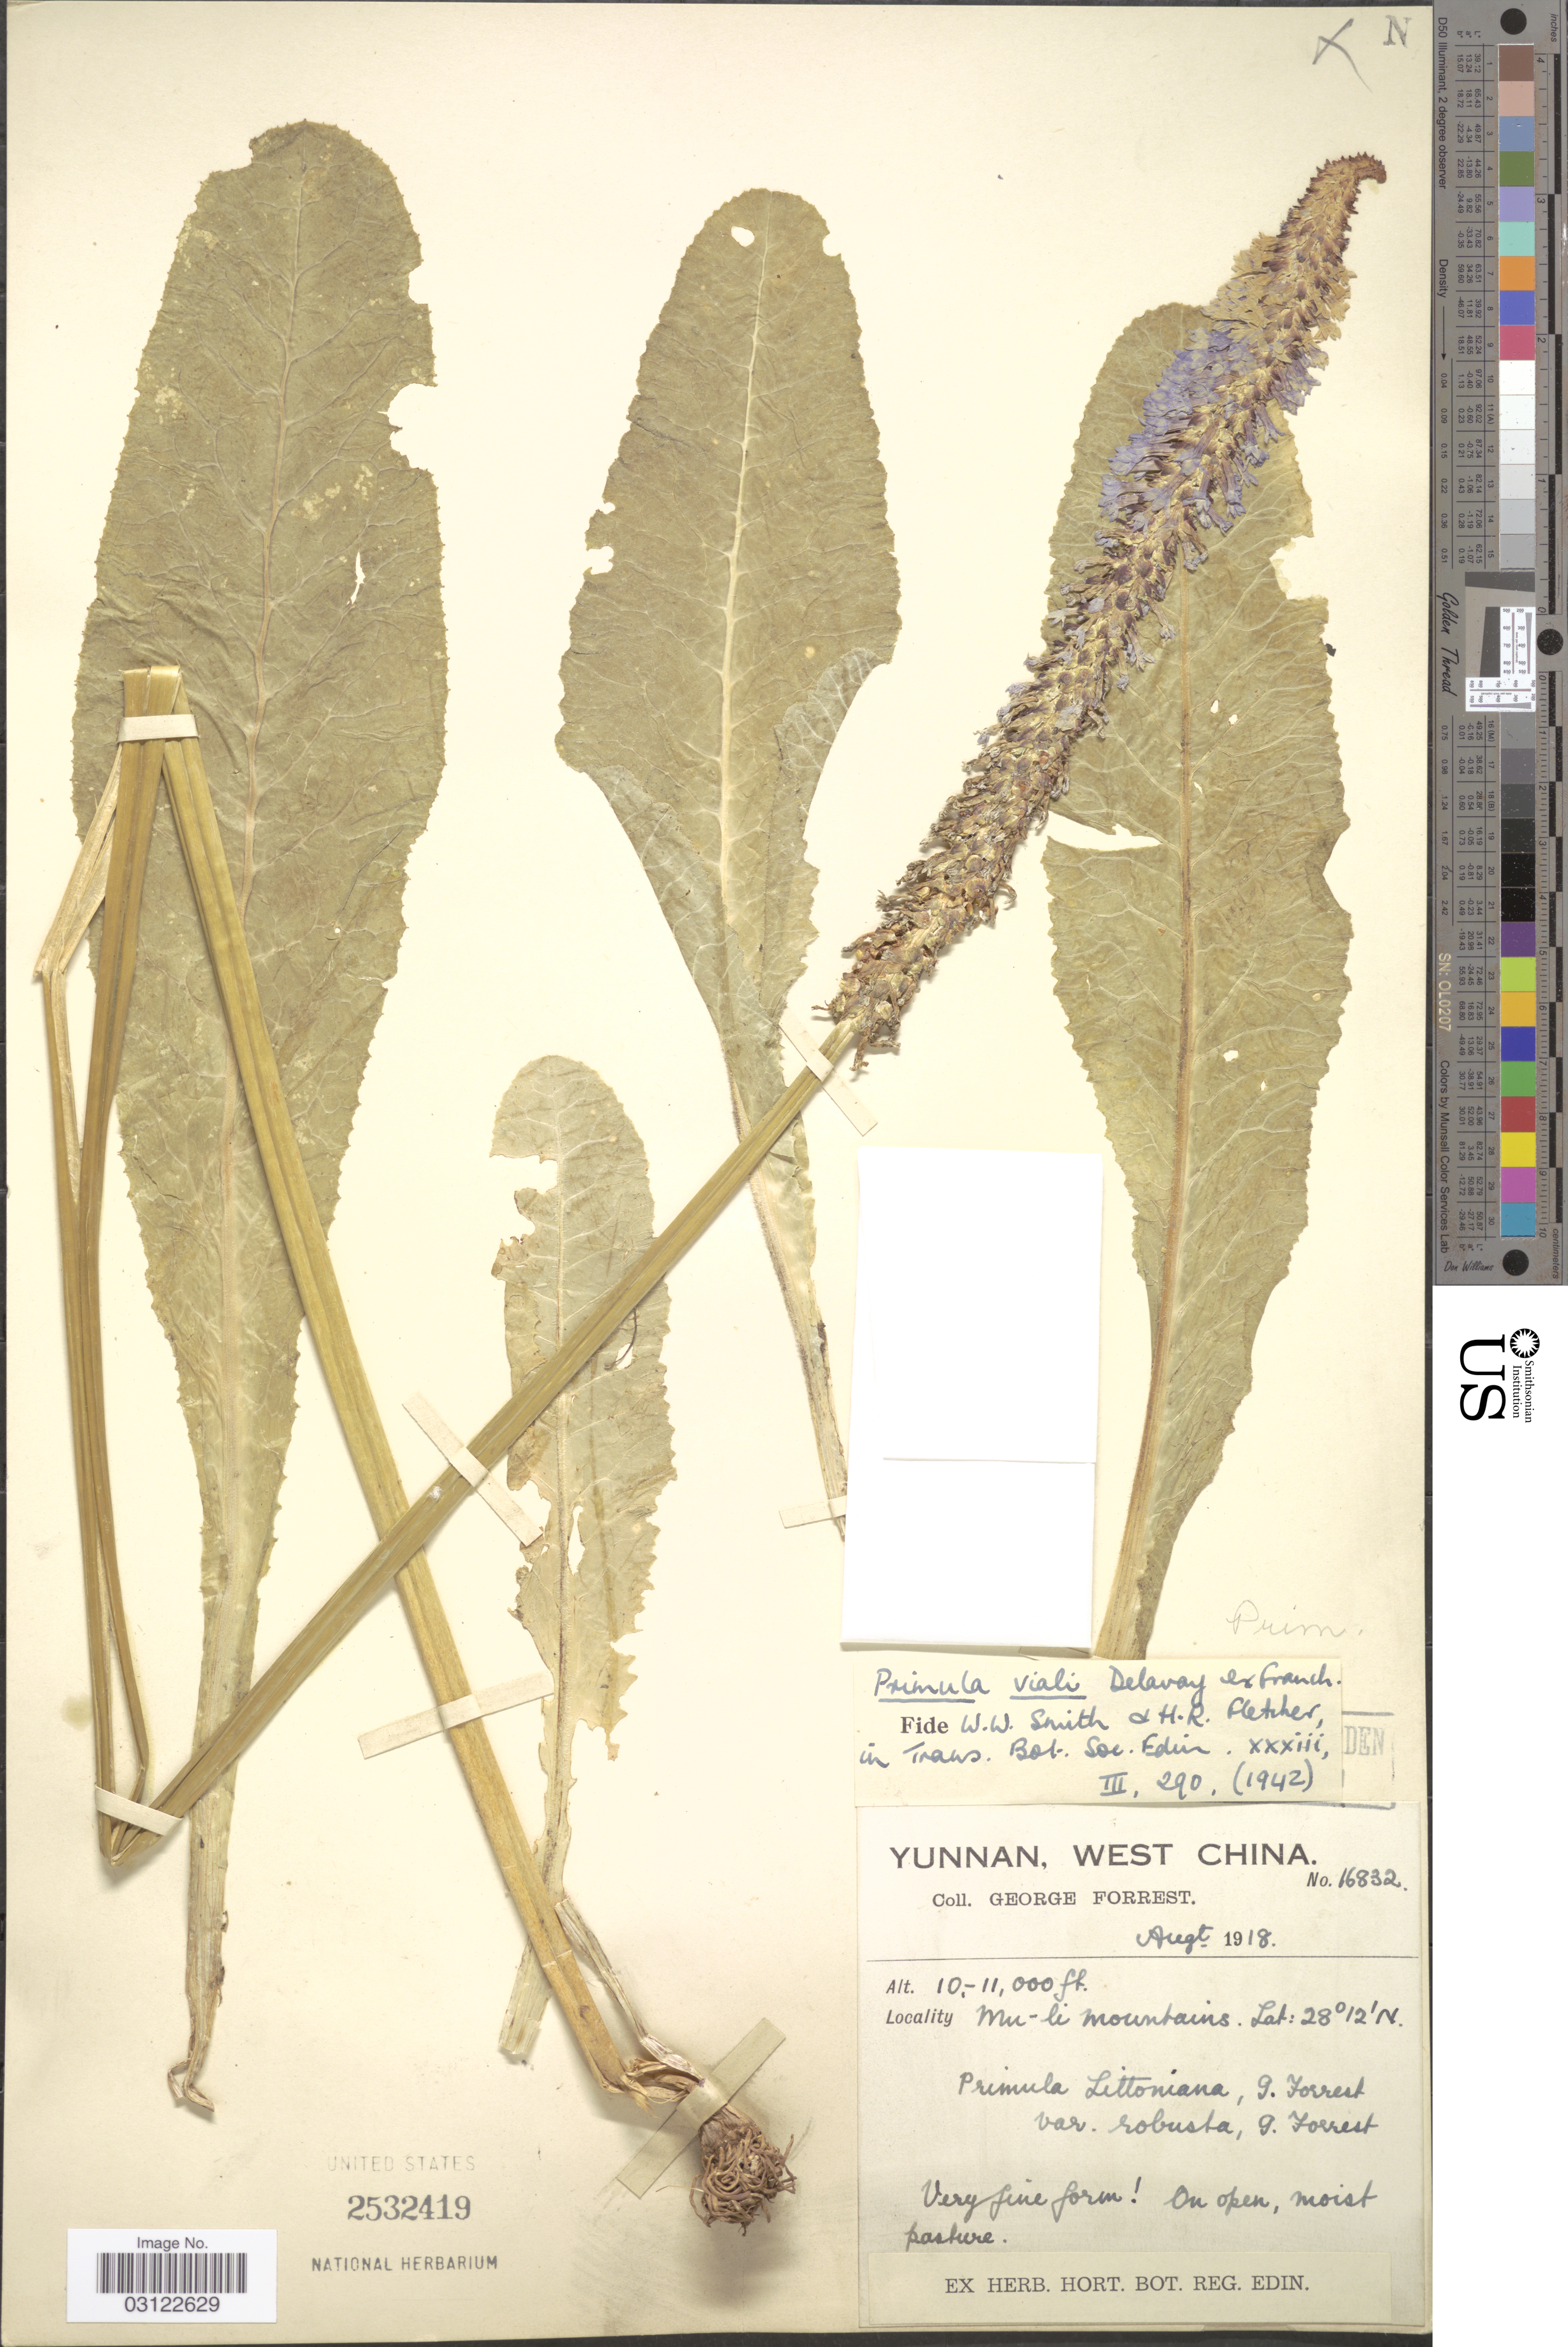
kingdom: Plantae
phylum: Tracheophyta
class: Magnoliopsida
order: Ericales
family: Primulaceae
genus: Primula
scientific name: Primula vialii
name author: Delavay ex Franch.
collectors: G. Forrest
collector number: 16832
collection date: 1918-08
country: China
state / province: Yunnan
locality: West China. Mu-li mountains.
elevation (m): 3048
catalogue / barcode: US 2532419